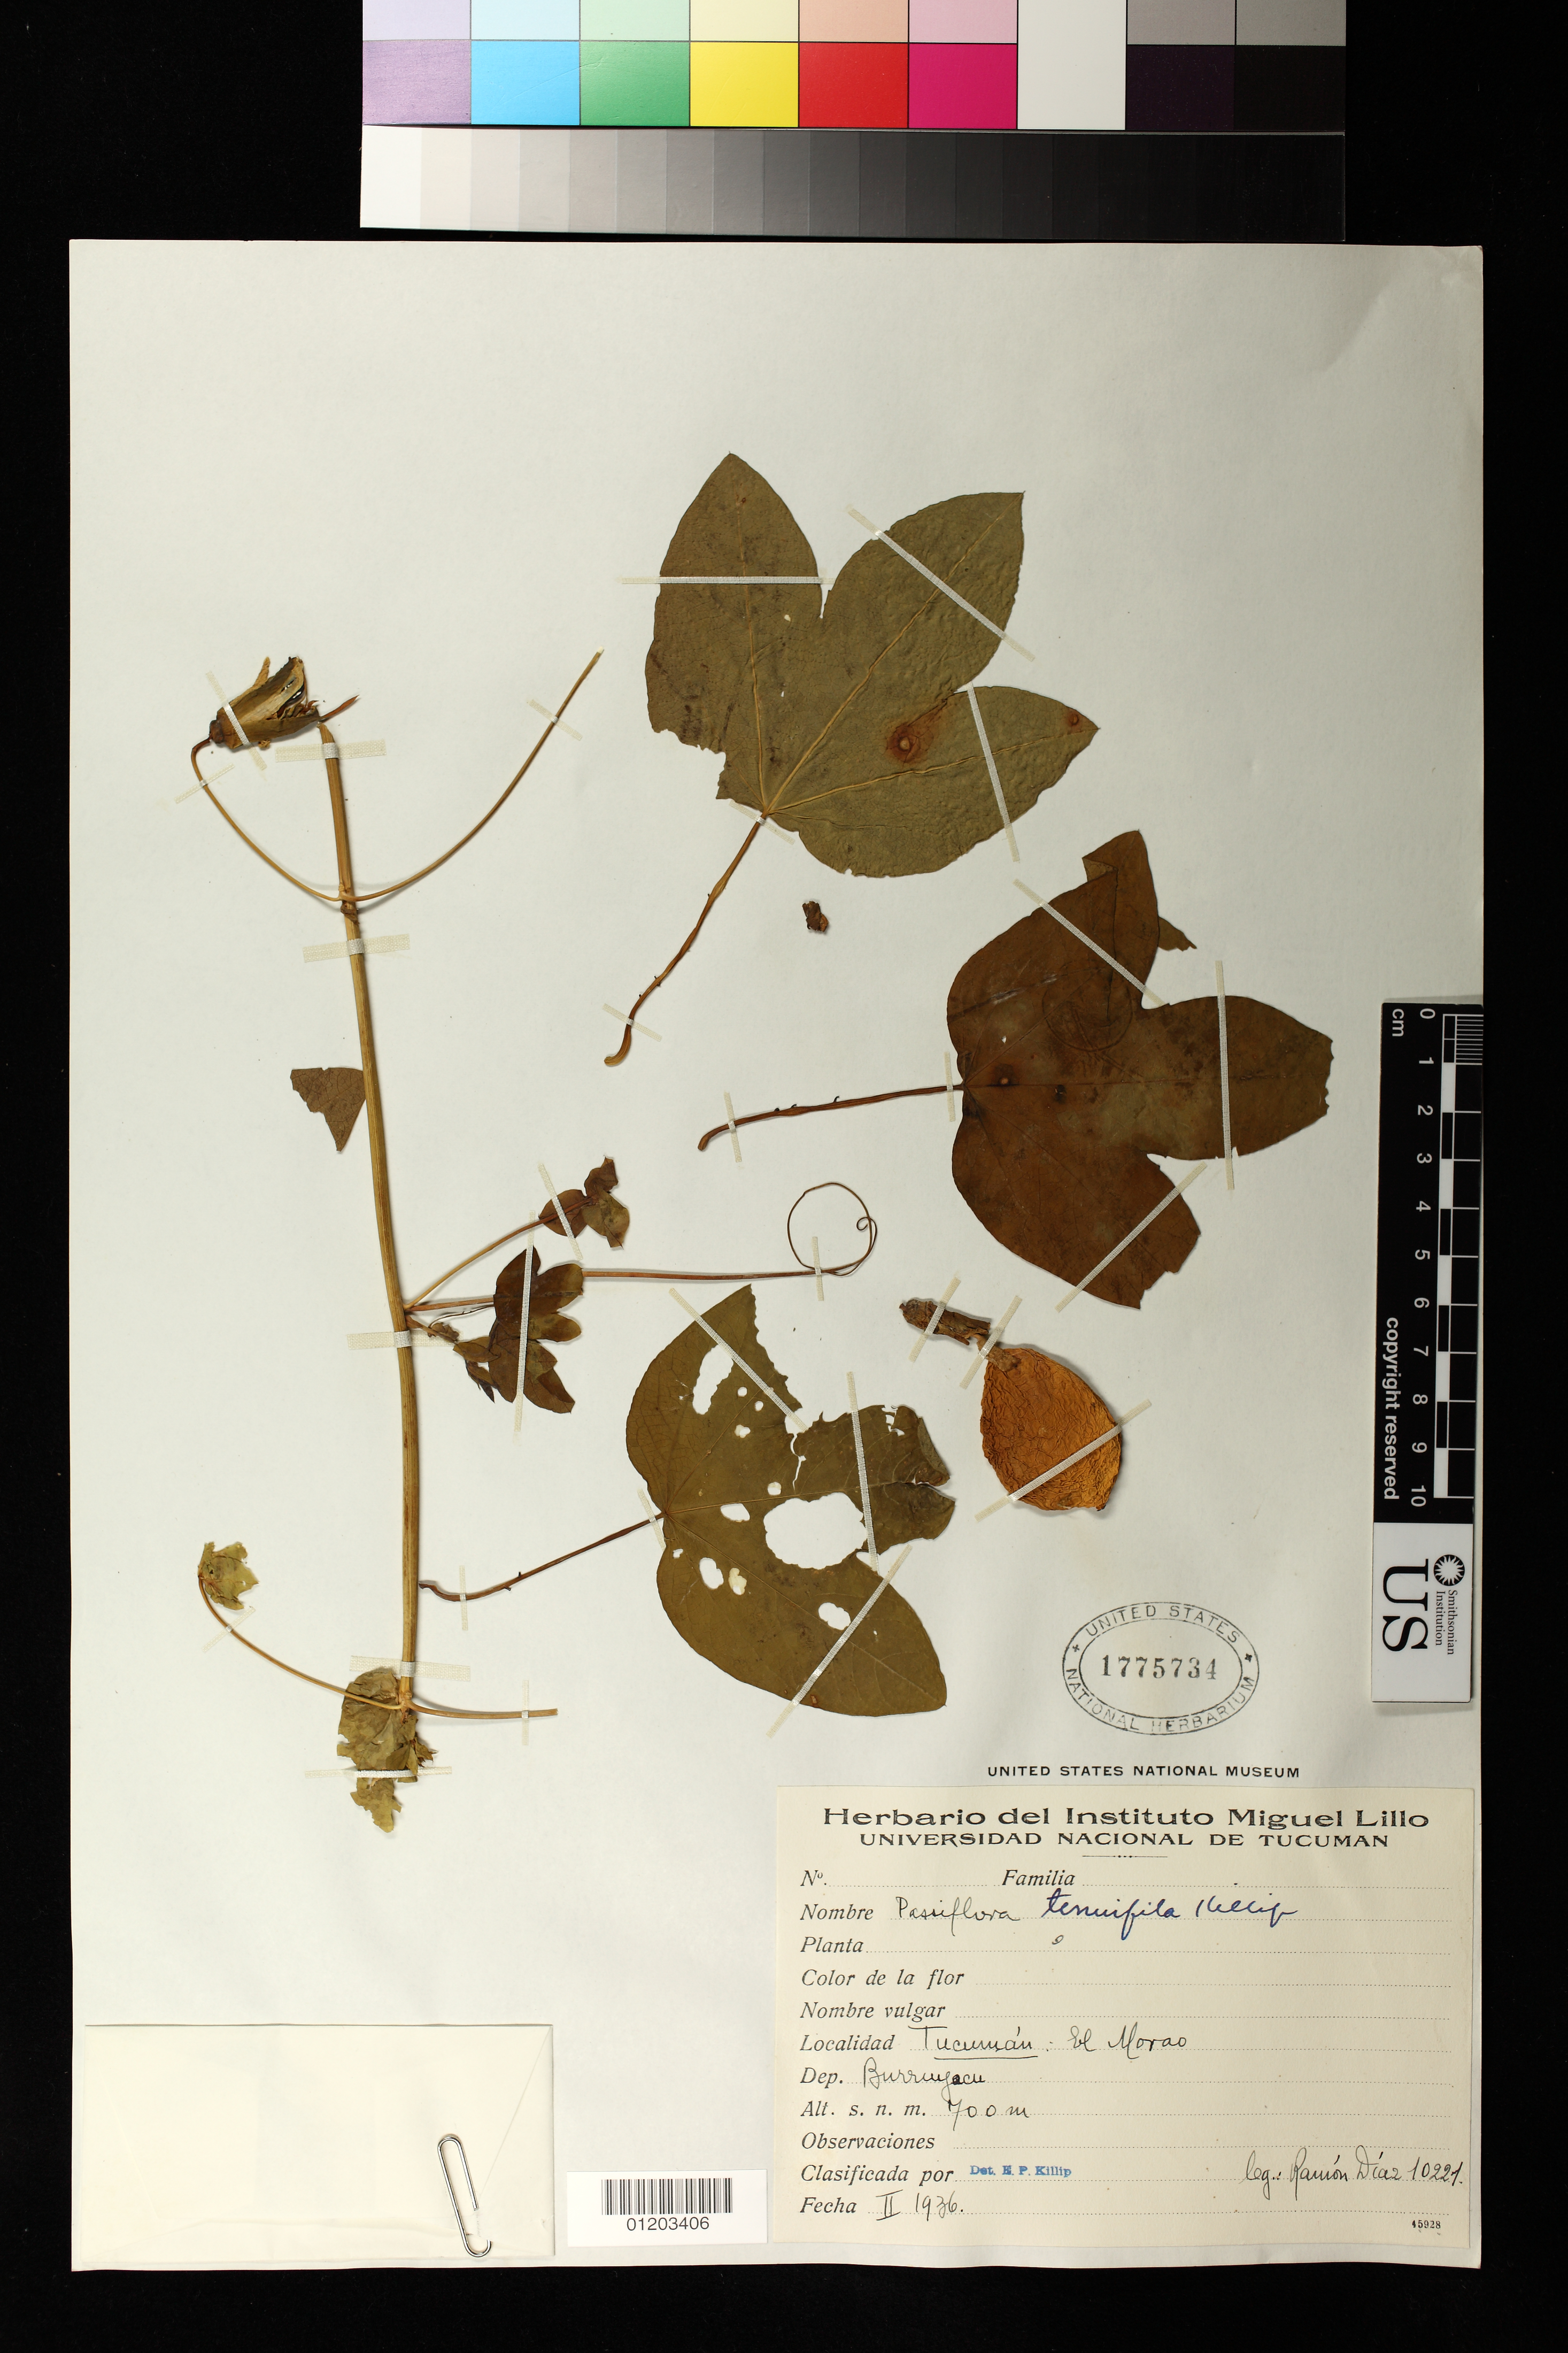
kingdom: Plantae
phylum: Tracheophyta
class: Magnoliopsida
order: Malpighiales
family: Passifloraceae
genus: Passiflora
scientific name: Passiflora tenuifila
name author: Killip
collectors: R. Díaz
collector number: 10221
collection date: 1936-02-01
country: Argentina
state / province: Tucuman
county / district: Burruyacu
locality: El Morao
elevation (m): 700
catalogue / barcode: US 1775734